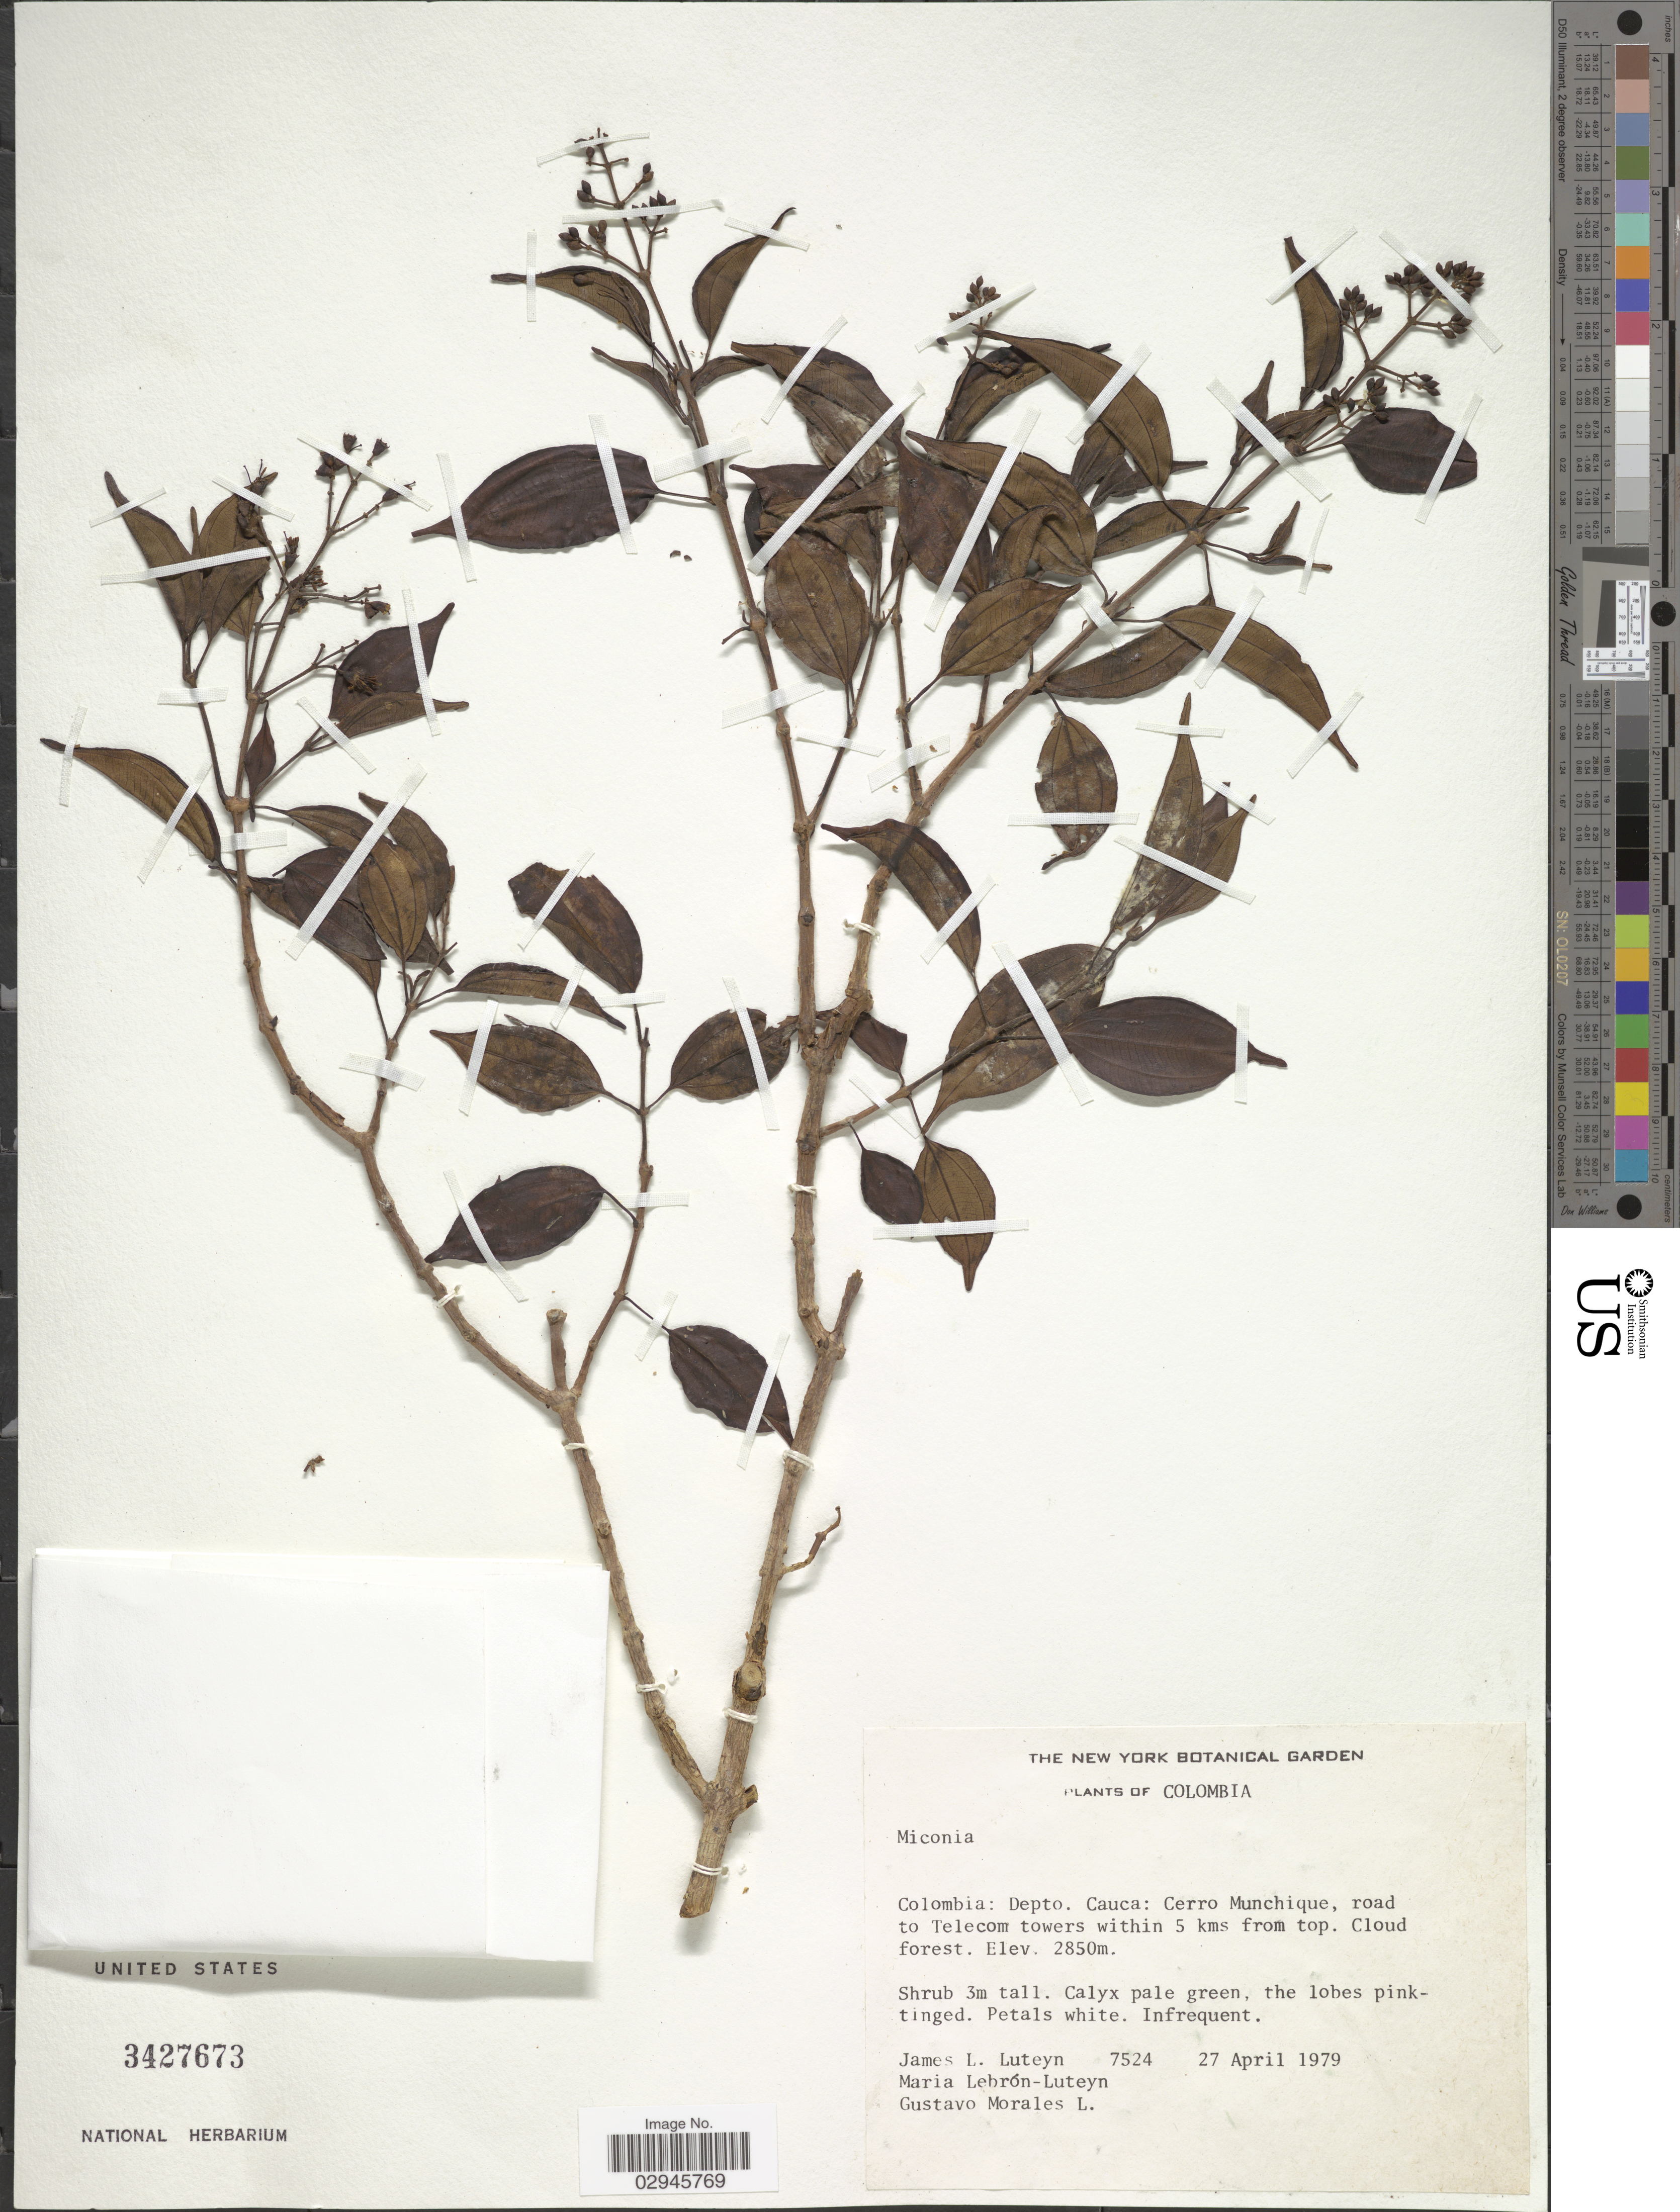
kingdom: Plantae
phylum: Tracheophyta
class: Magnoliopsida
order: Myrtales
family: Melastomataceae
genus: Miconia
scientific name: Miconia sp.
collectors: J. Luteyn, M. L. Lebrón-Luteyn & G. Morales L.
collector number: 7524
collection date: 1979-04-27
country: Colombia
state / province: Cauca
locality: Depto. Cauca: Cerro Munchique, road to Telecom towers within 5 kms from top. Cloud forest.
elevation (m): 2850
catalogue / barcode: US 3427673